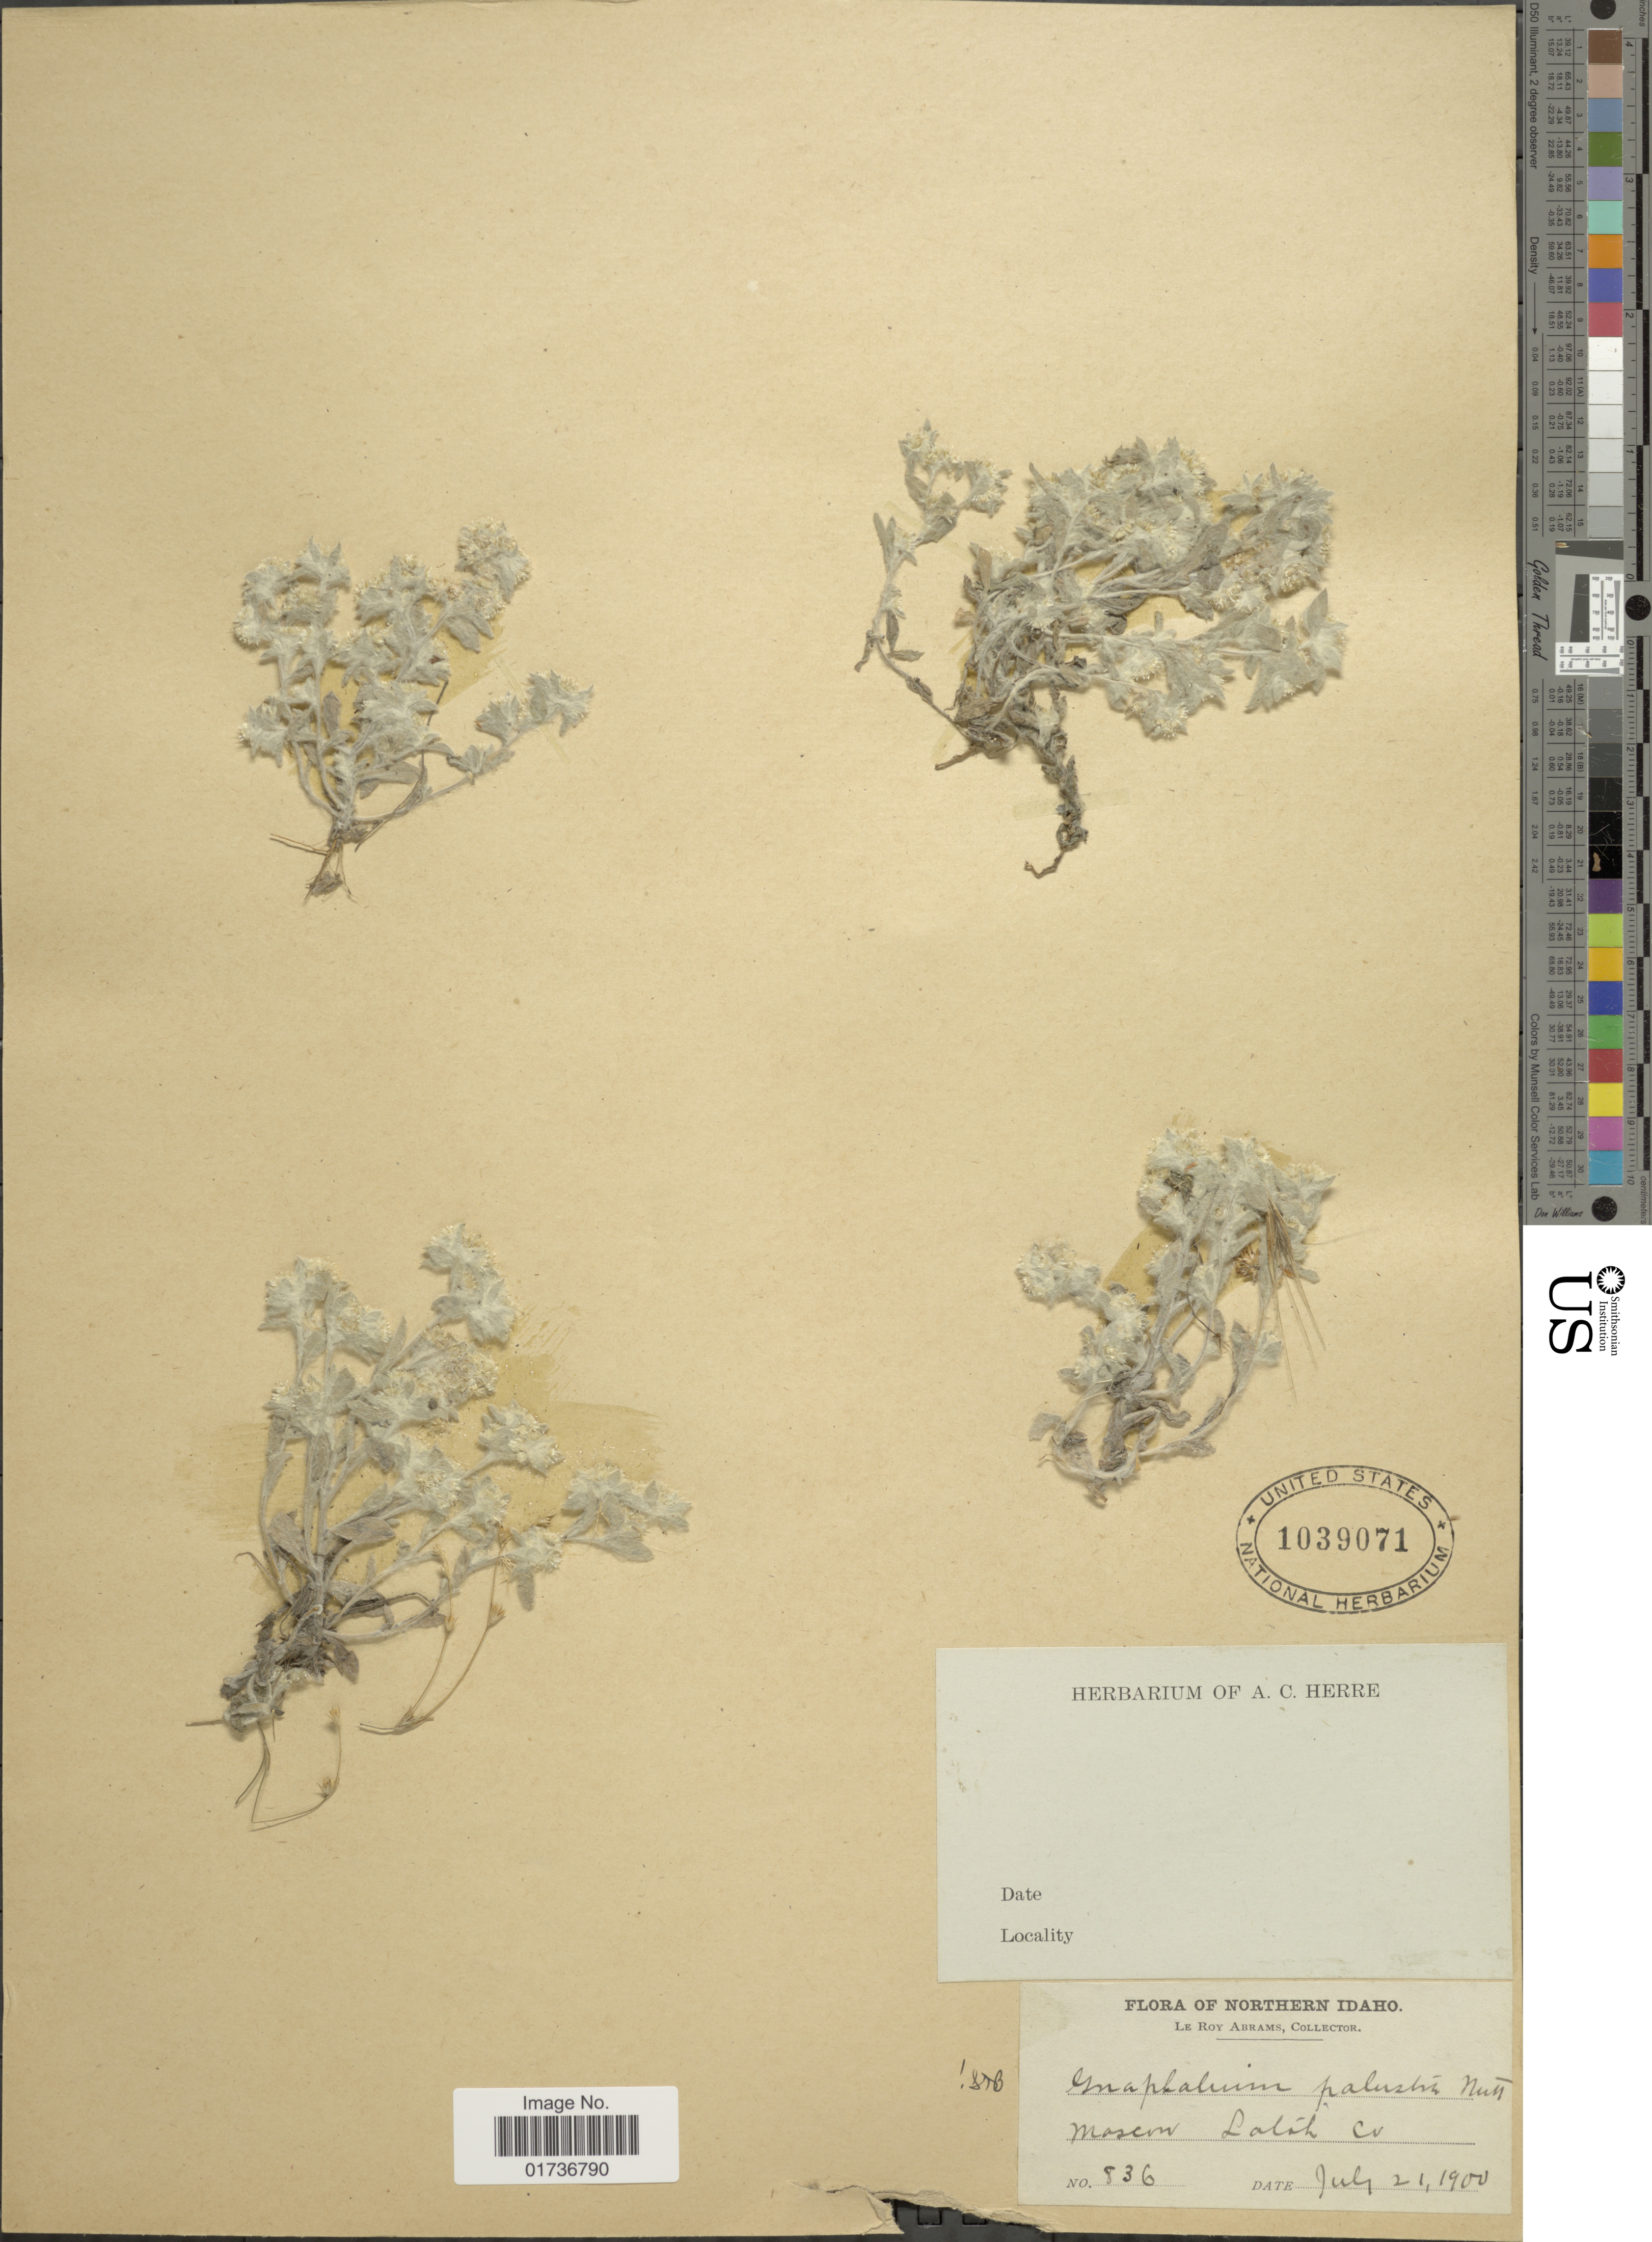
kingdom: Plantae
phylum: Tracheophyta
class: Magnoliopsida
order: Asterales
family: Asteraceae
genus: Gnaphalium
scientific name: Gnaphalium palustre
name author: Nutt.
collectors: L. Abrams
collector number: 836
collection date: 1900-07-21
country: United States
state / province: Idaho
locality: Northern Idaho, Mascon, Latah Co.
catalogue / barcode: US 1039071